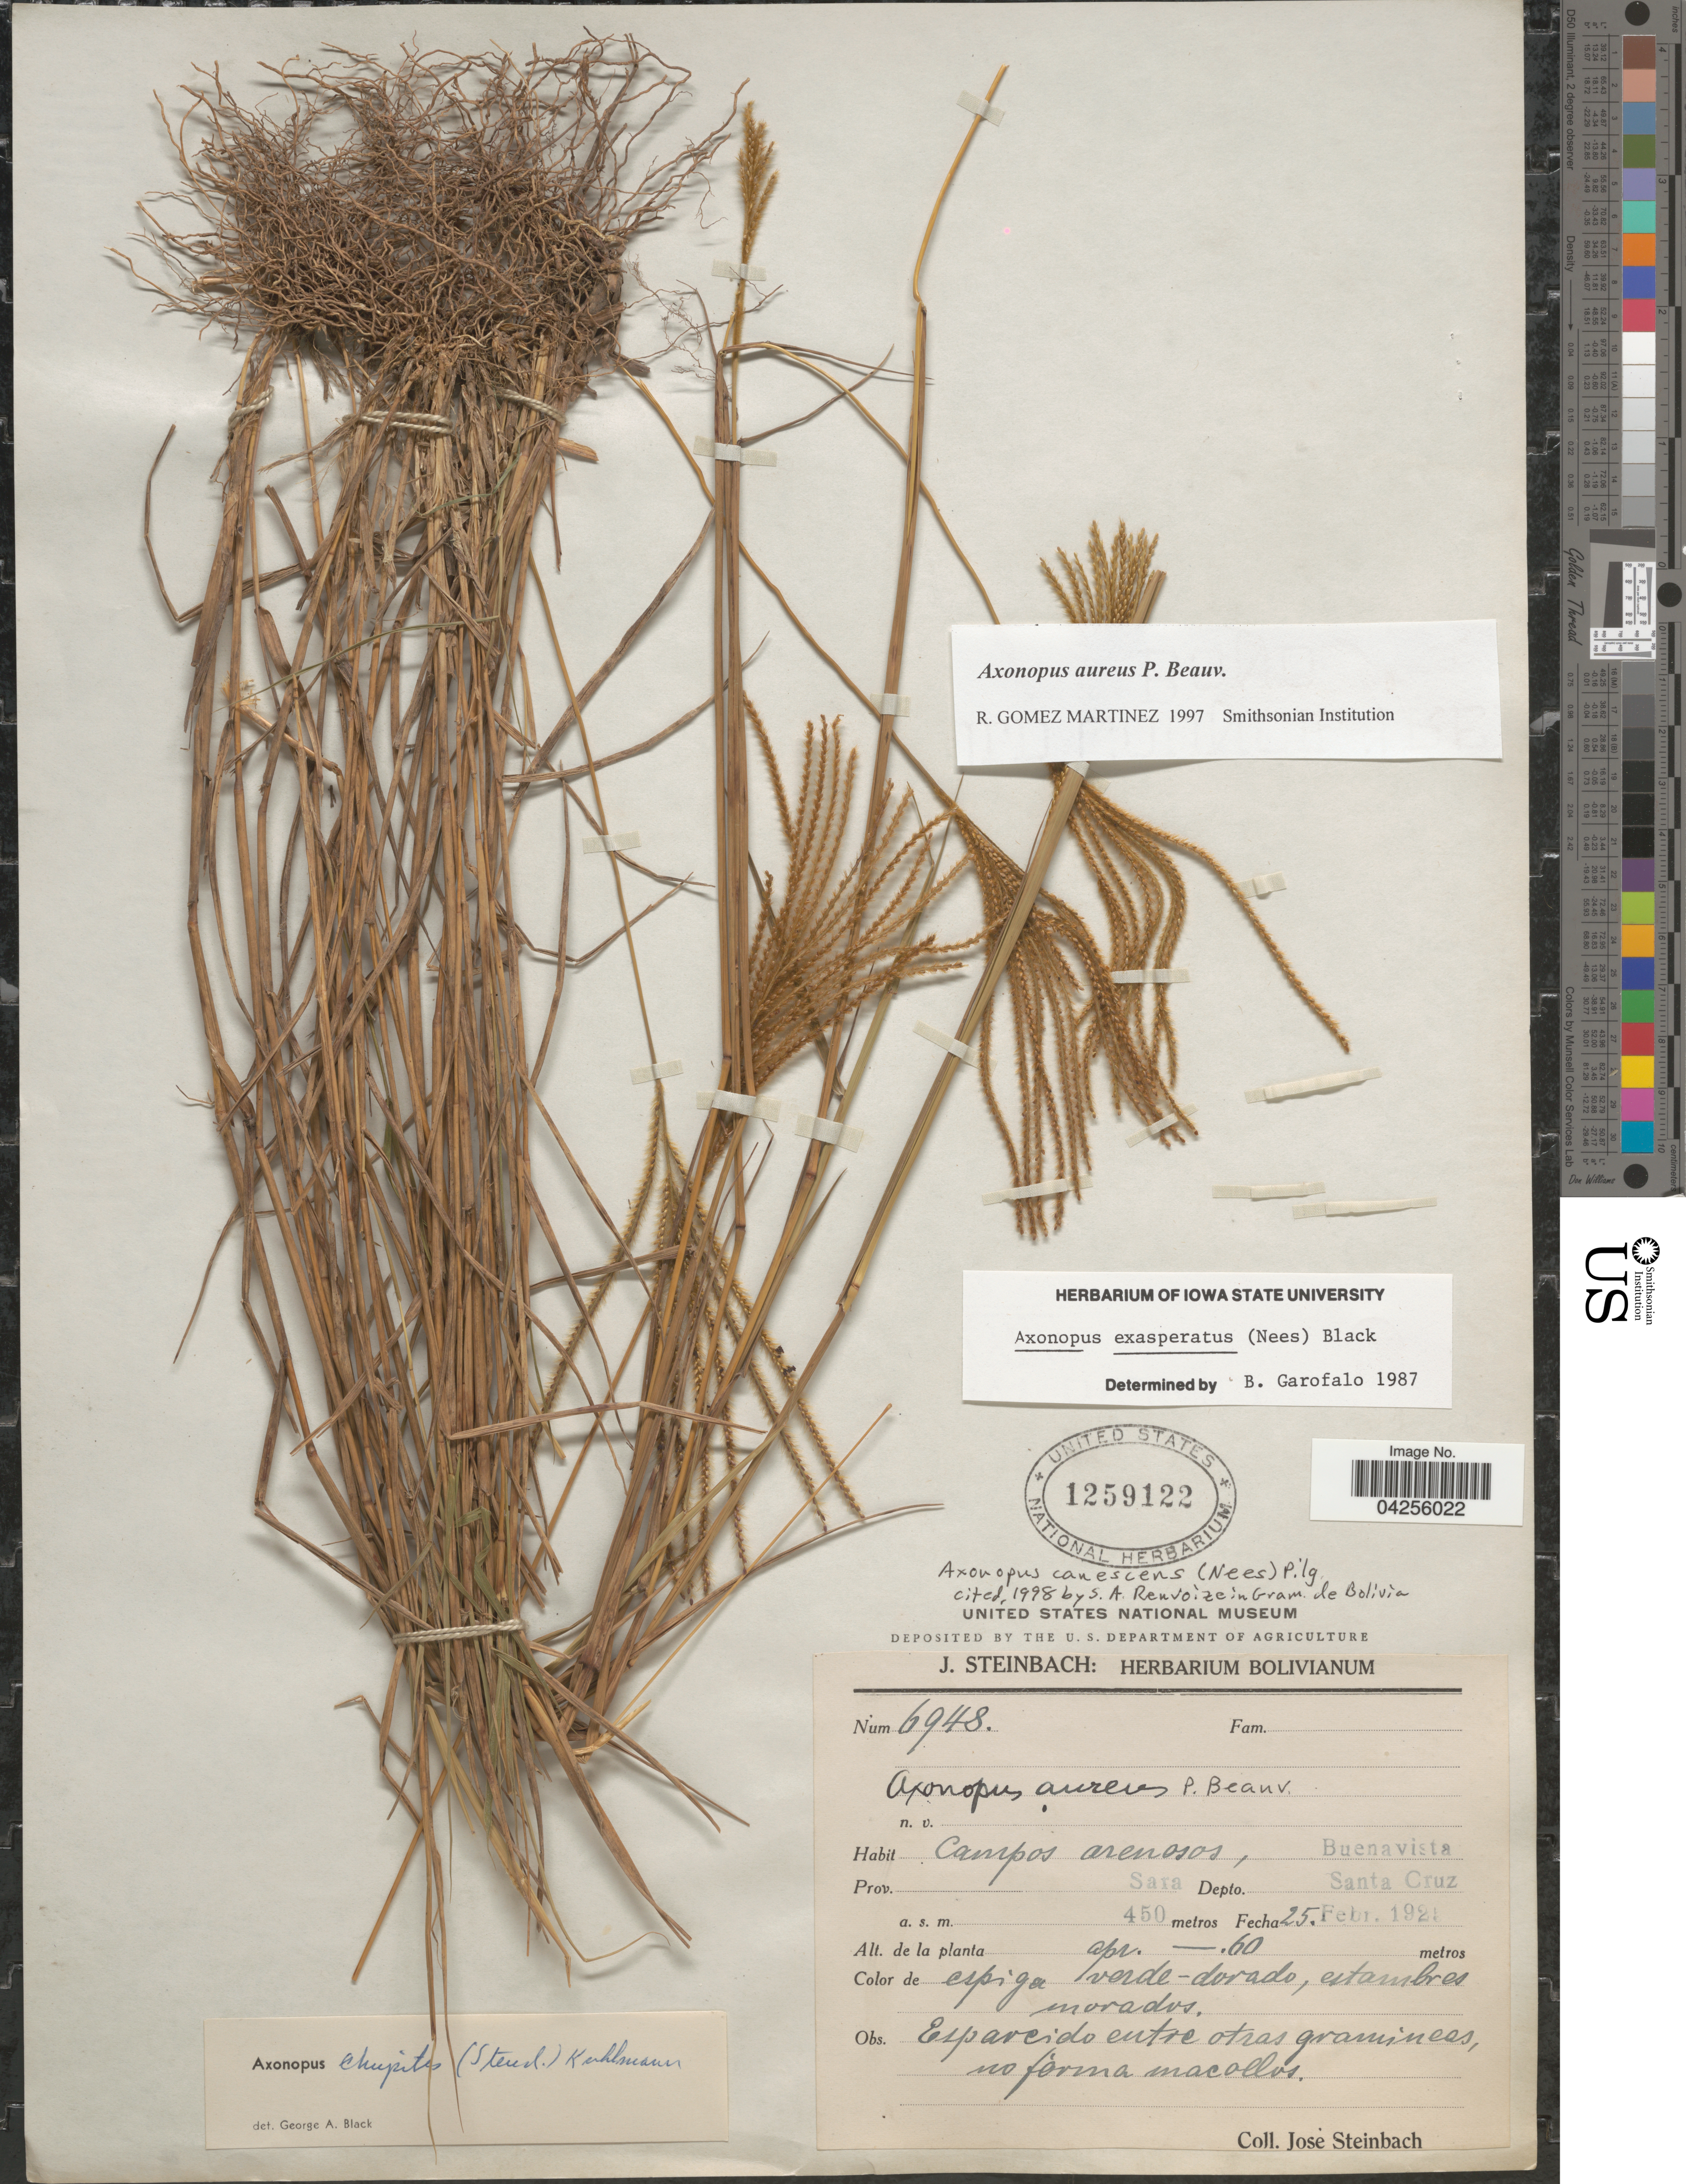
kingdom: Plantae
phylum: Tracheophyta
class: Liliopsida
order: Poales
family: Poaceae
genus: Axonopus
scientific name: Axonopus canescens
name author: (Nees ex Trin.) Pilg.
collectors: J. Steinbach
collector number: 6948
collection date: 1921-02-25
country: Bolivia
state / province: Santa Cruz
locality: Campos arenosos, Buenavista. Prov. Sara. Depto. Santa Cruz.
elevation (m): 450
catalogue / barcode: US 1259122